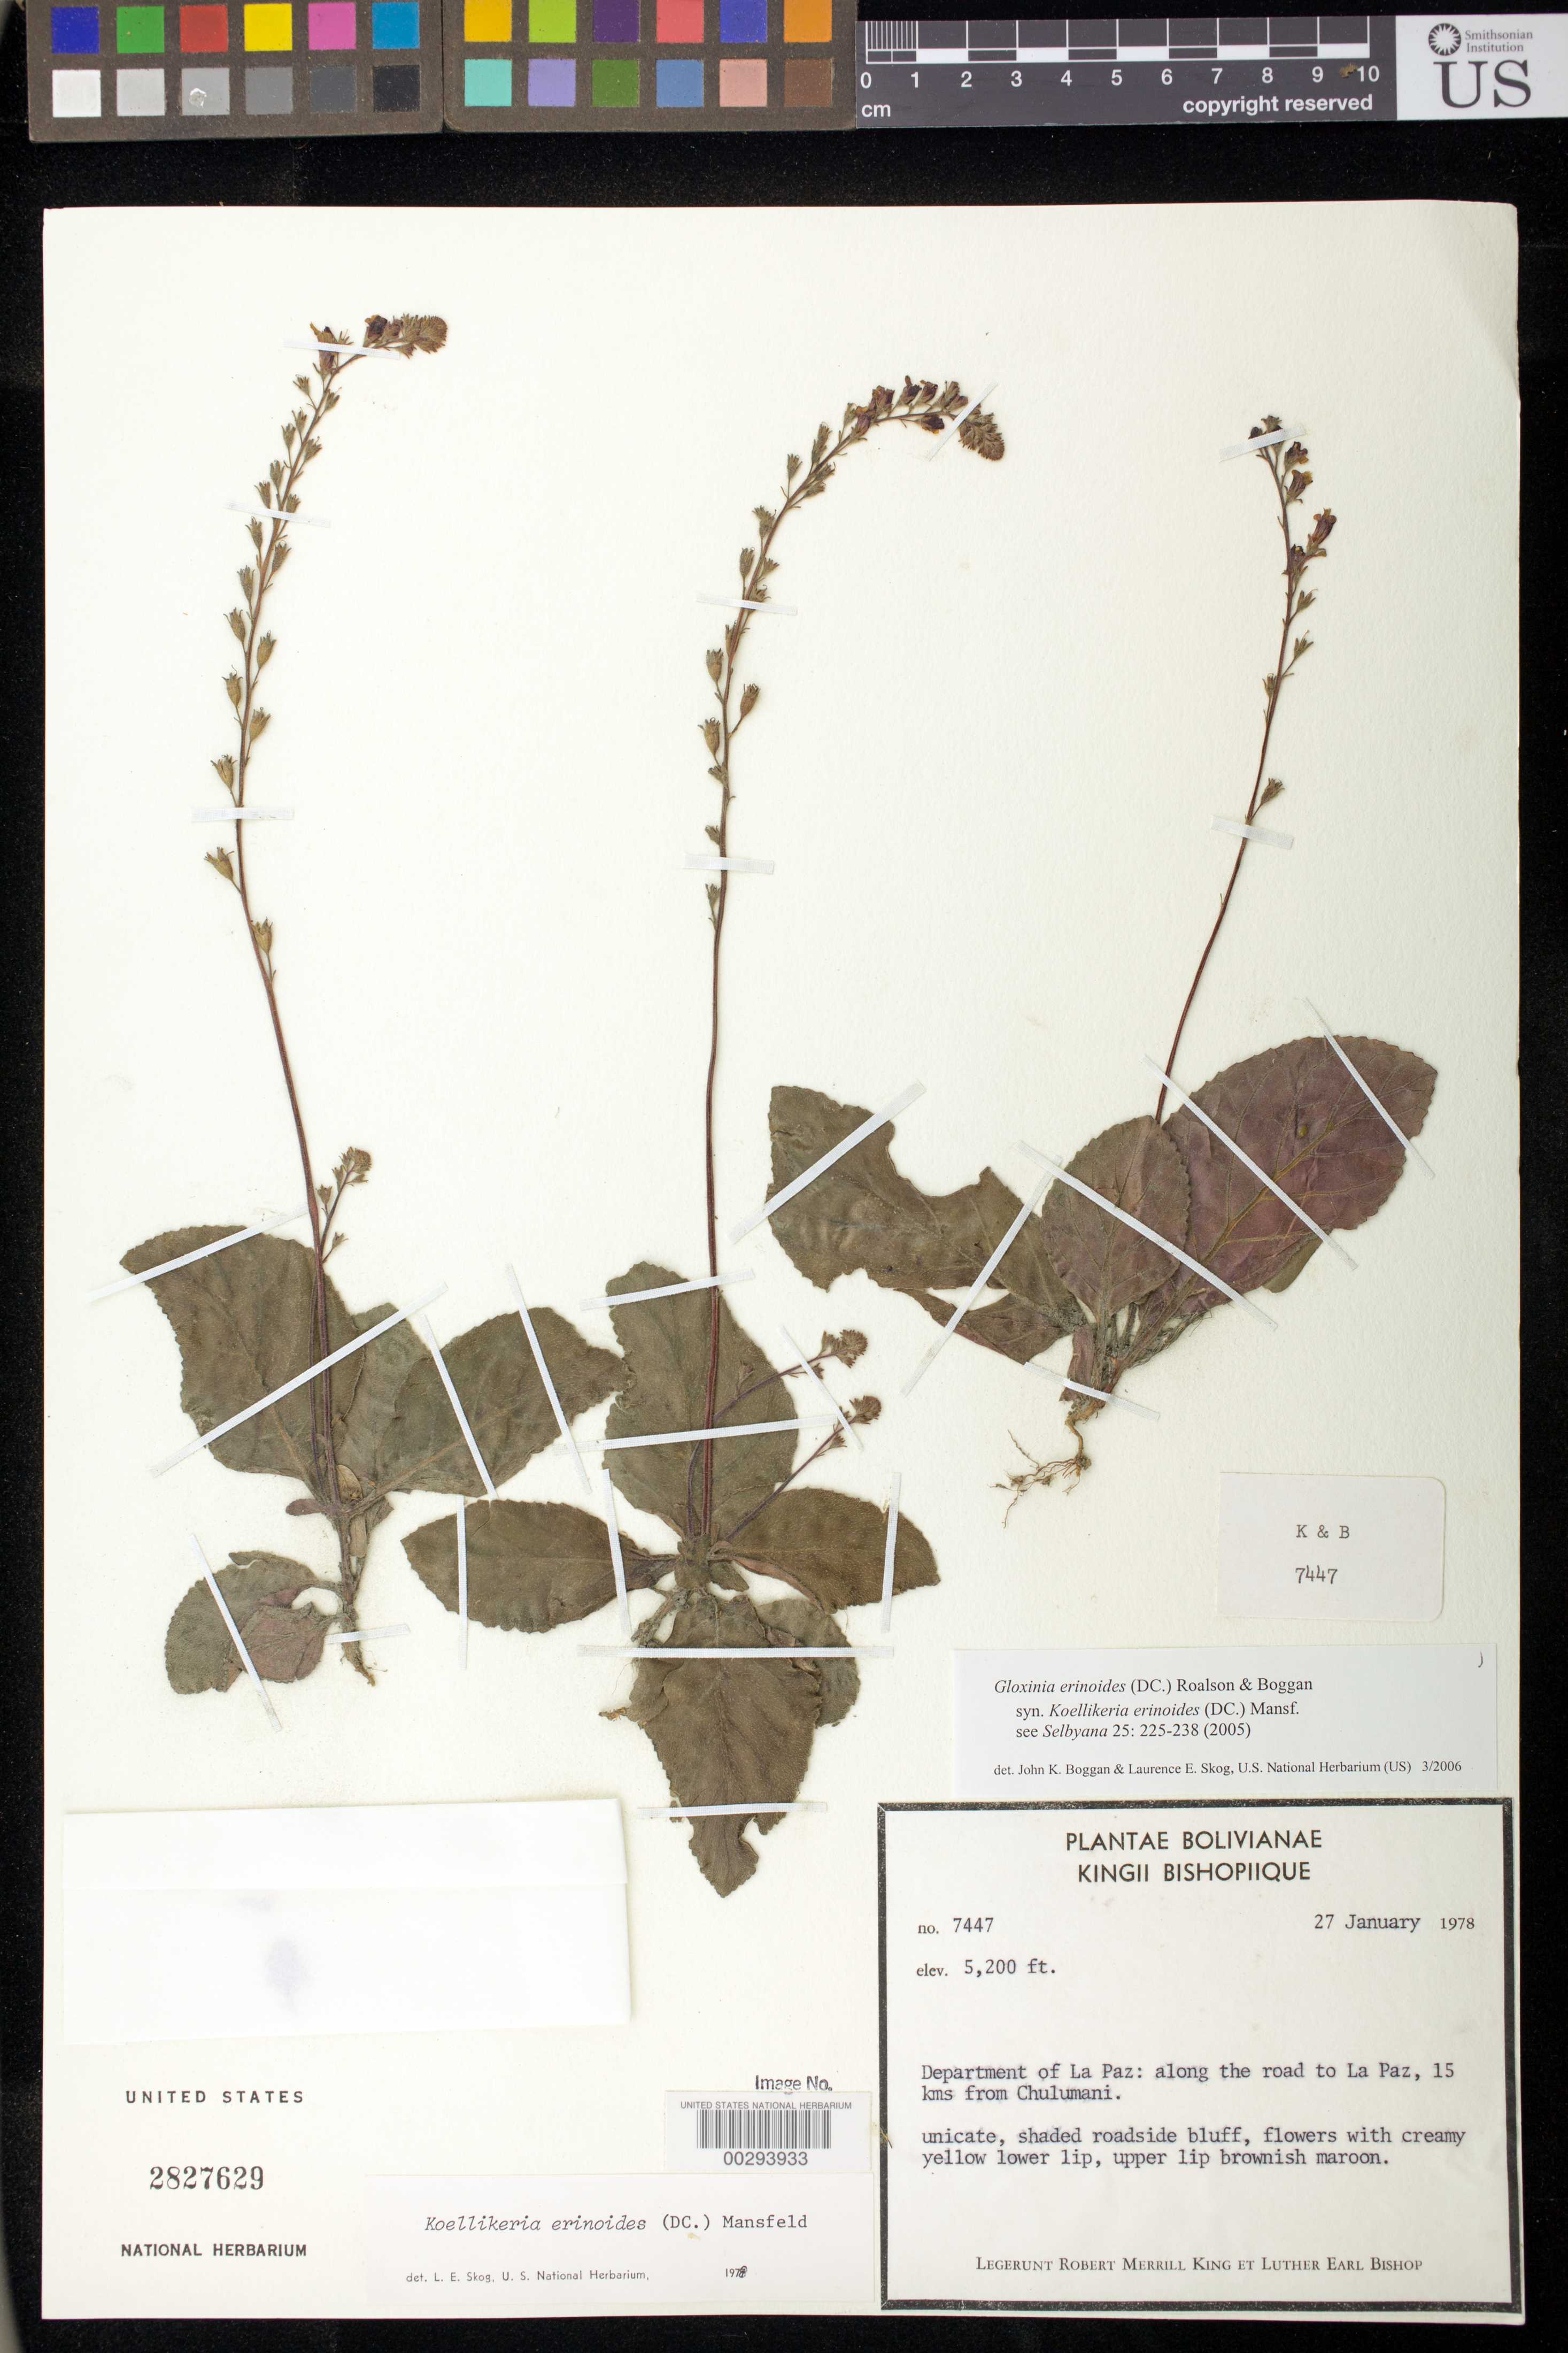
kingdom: Plantae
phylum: Tracheophyta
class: Magnoliopsida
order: Lamiales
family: Gesneriaceae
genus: Gloxinia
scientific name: Gloxinia erinoides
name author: (DC.) Roalson & Boggan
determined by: Boggan, J. K.; Skog, L. E.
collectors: R. M. King & L. E. Bishop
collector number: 7447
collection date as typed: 27 Jan 1978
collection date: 1978-01-27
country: Bolivia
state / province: La Paz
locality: Along the road to La Paz, 15 km from Chulumani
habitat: Shaded roadside bluff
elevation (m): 1585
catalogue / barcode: US 2827629